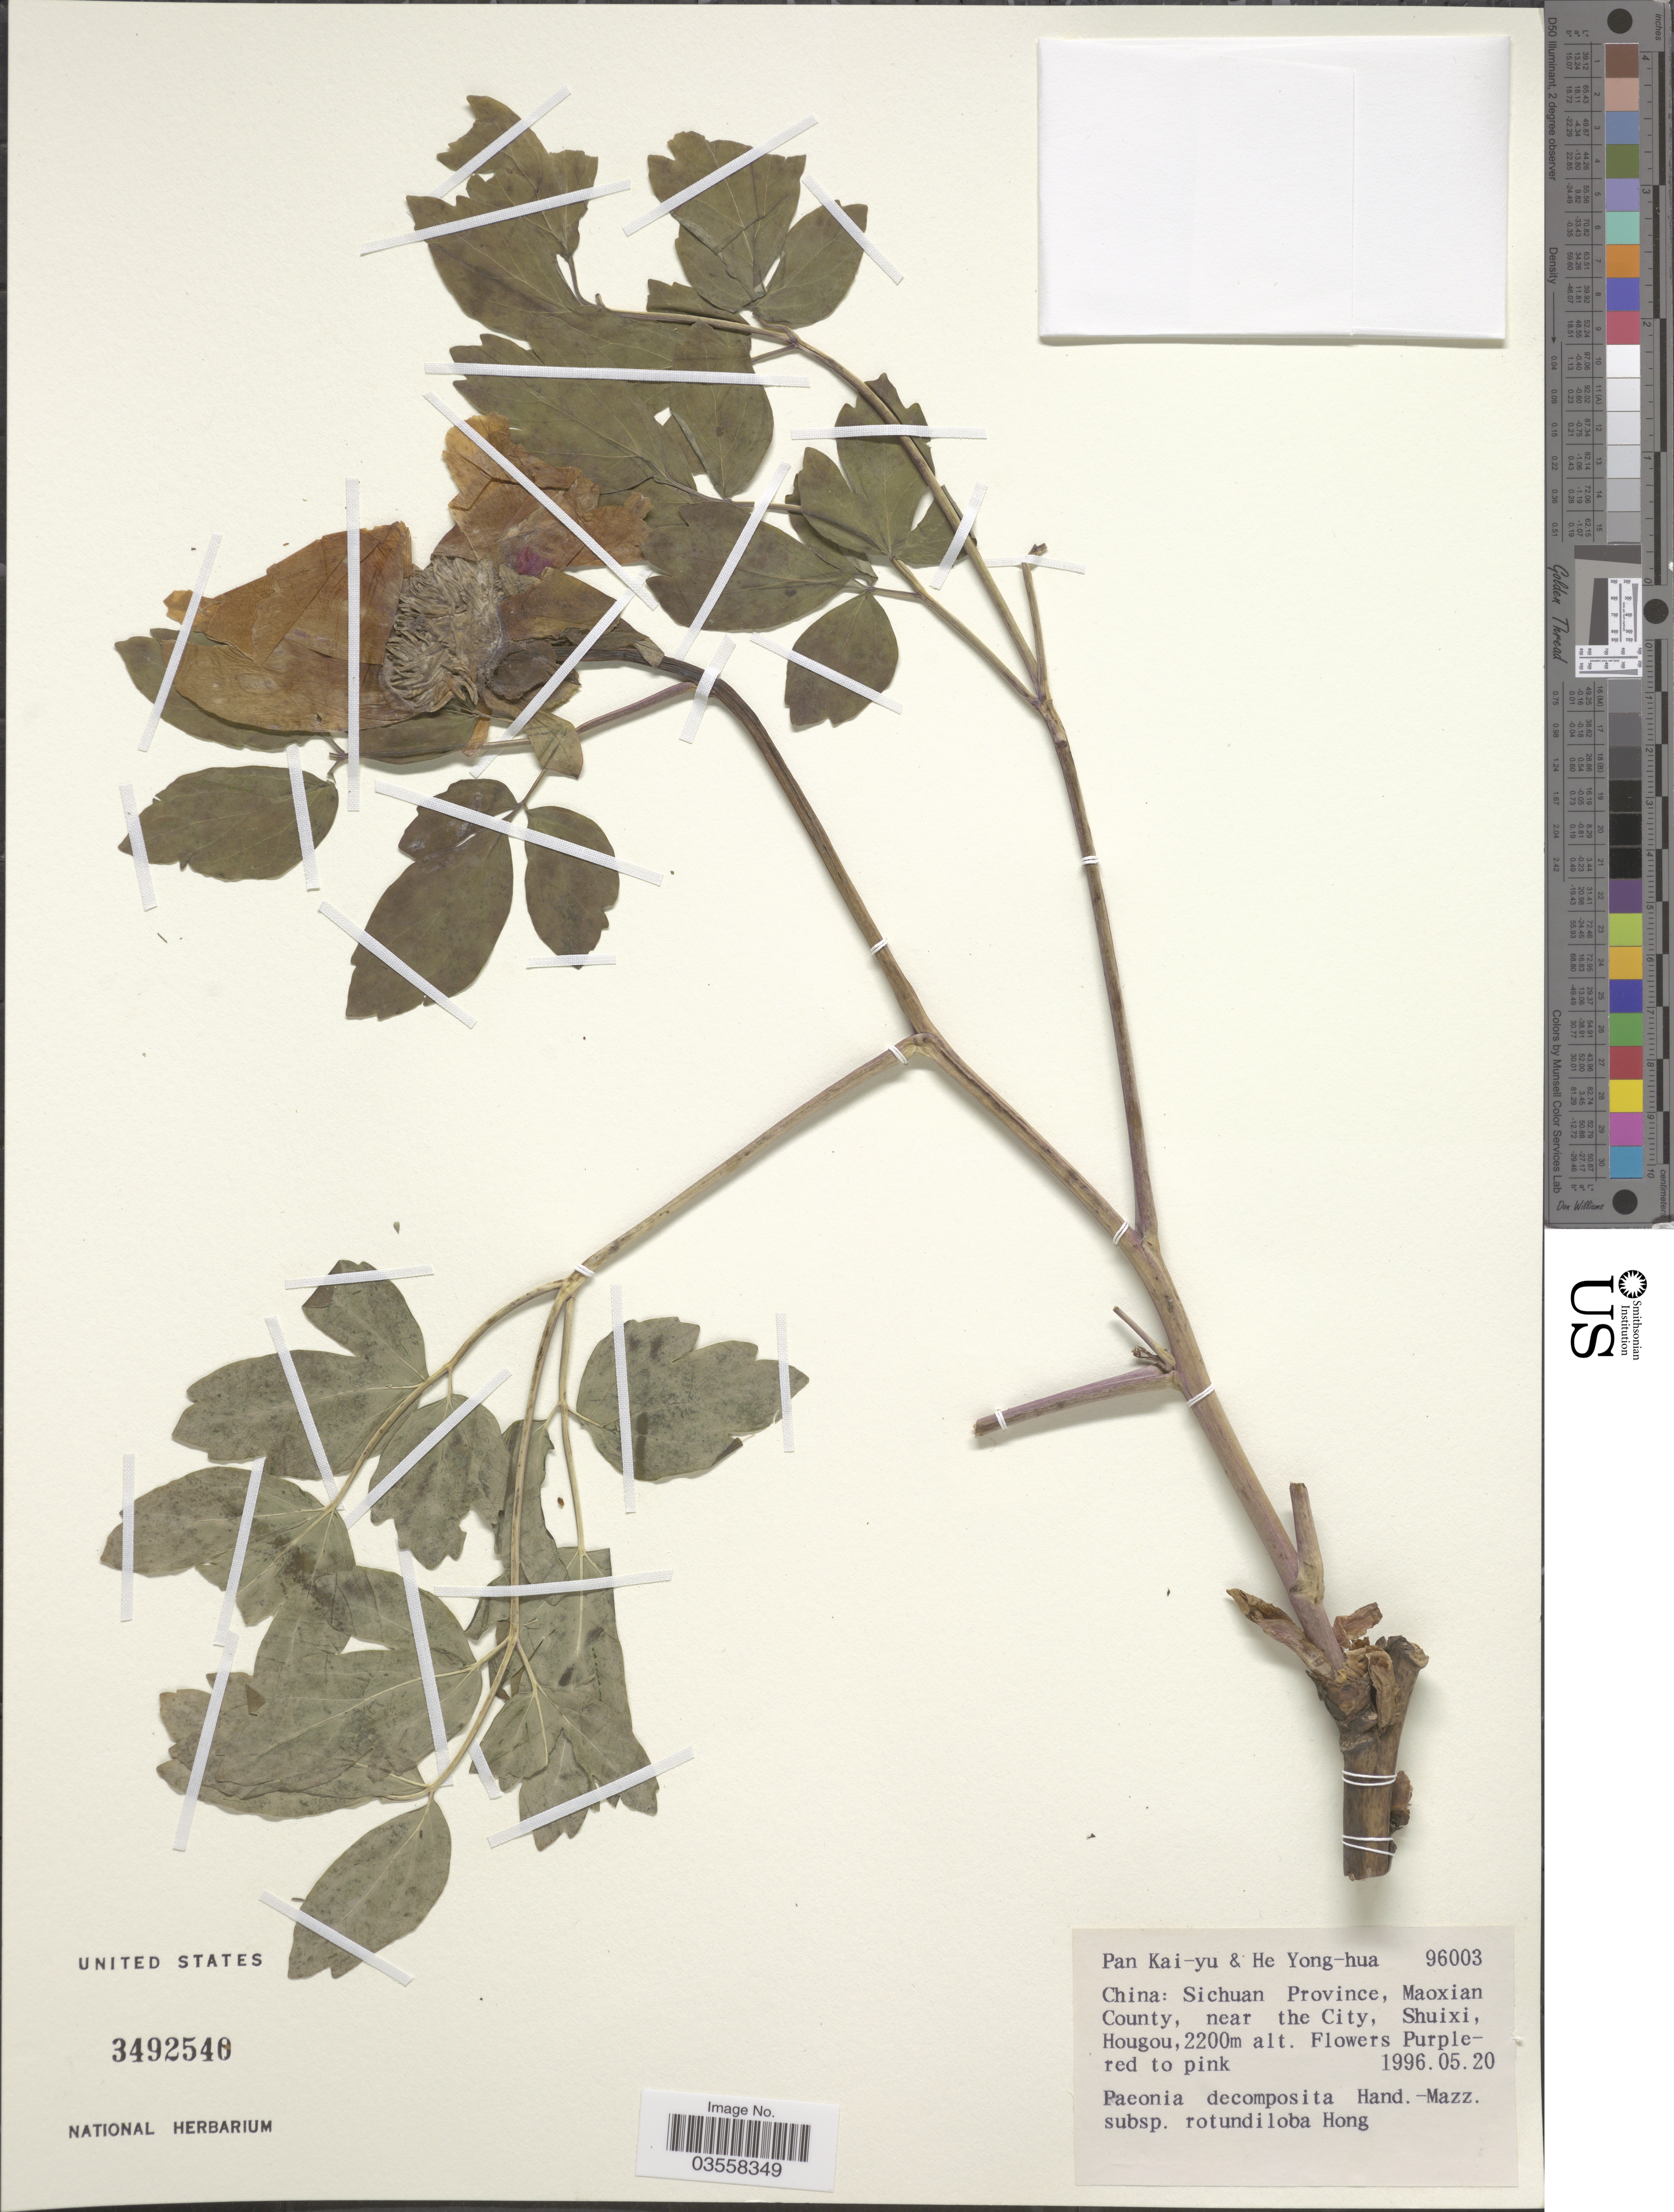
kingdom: Plantae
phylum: Tracheophyta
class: Magnoliopsida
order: Saxifragales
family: Paeoniaceae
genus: Paeonia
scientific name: Paeonia decomposita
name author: Hand.-Mazz.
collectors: K. Pan & H. Yong-hua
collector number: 96003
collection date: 1996-05-20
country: China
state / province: Sichuan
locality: Sichuan Province, Maoxian County, near the City, Shuixi, Hougou.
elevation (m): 2200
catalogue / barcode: US 3492540